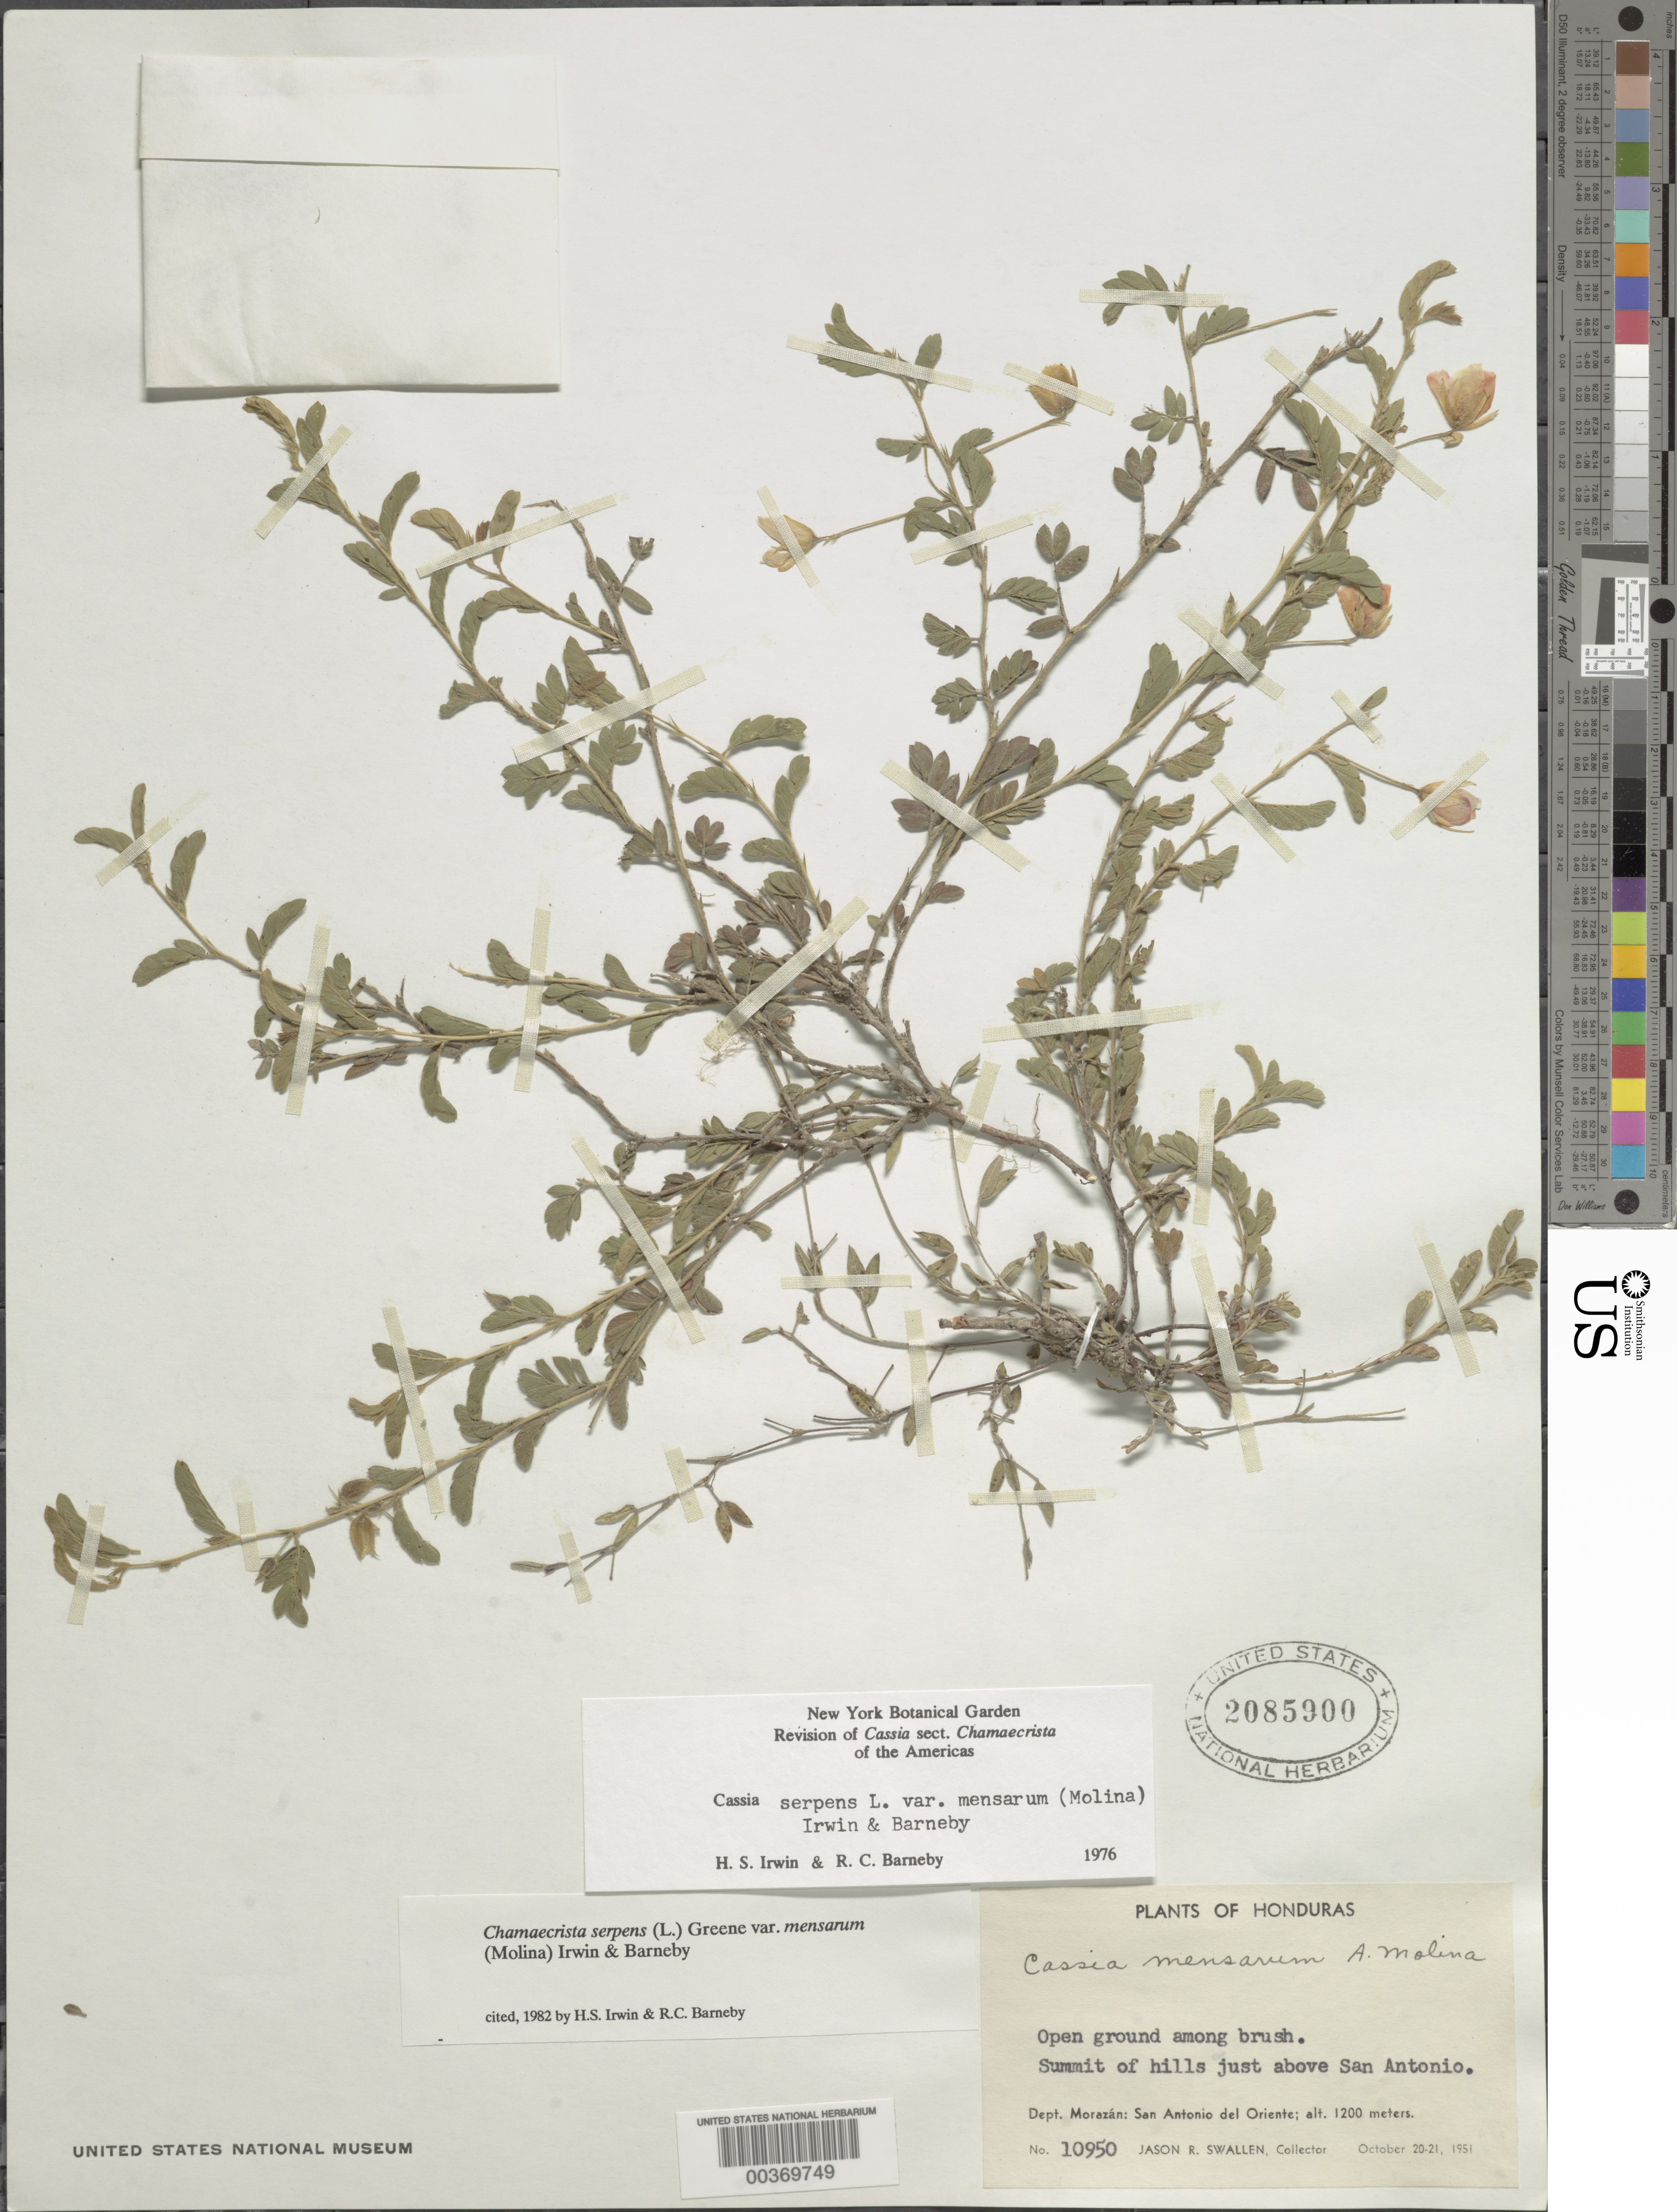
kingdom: Plantae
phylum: Tracheophyta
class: Magnoliopsida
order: Fabales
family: Fabaceae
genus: Chamaecrista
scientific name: Chamaecrista serpens var. mensarum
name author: (Ant. Molina) H.S. Irwin & Barneby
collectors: J. R. Swallen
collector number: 10950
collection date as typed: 20 Oct 1951 to 21 Oct 1951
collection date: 1951-10-20/1951-10-21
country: Honduras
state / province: Fco. Morazán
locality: Summit of hills just above San Antonio; San Antonio del Oriente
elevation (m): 1200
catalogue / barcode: US 2085900